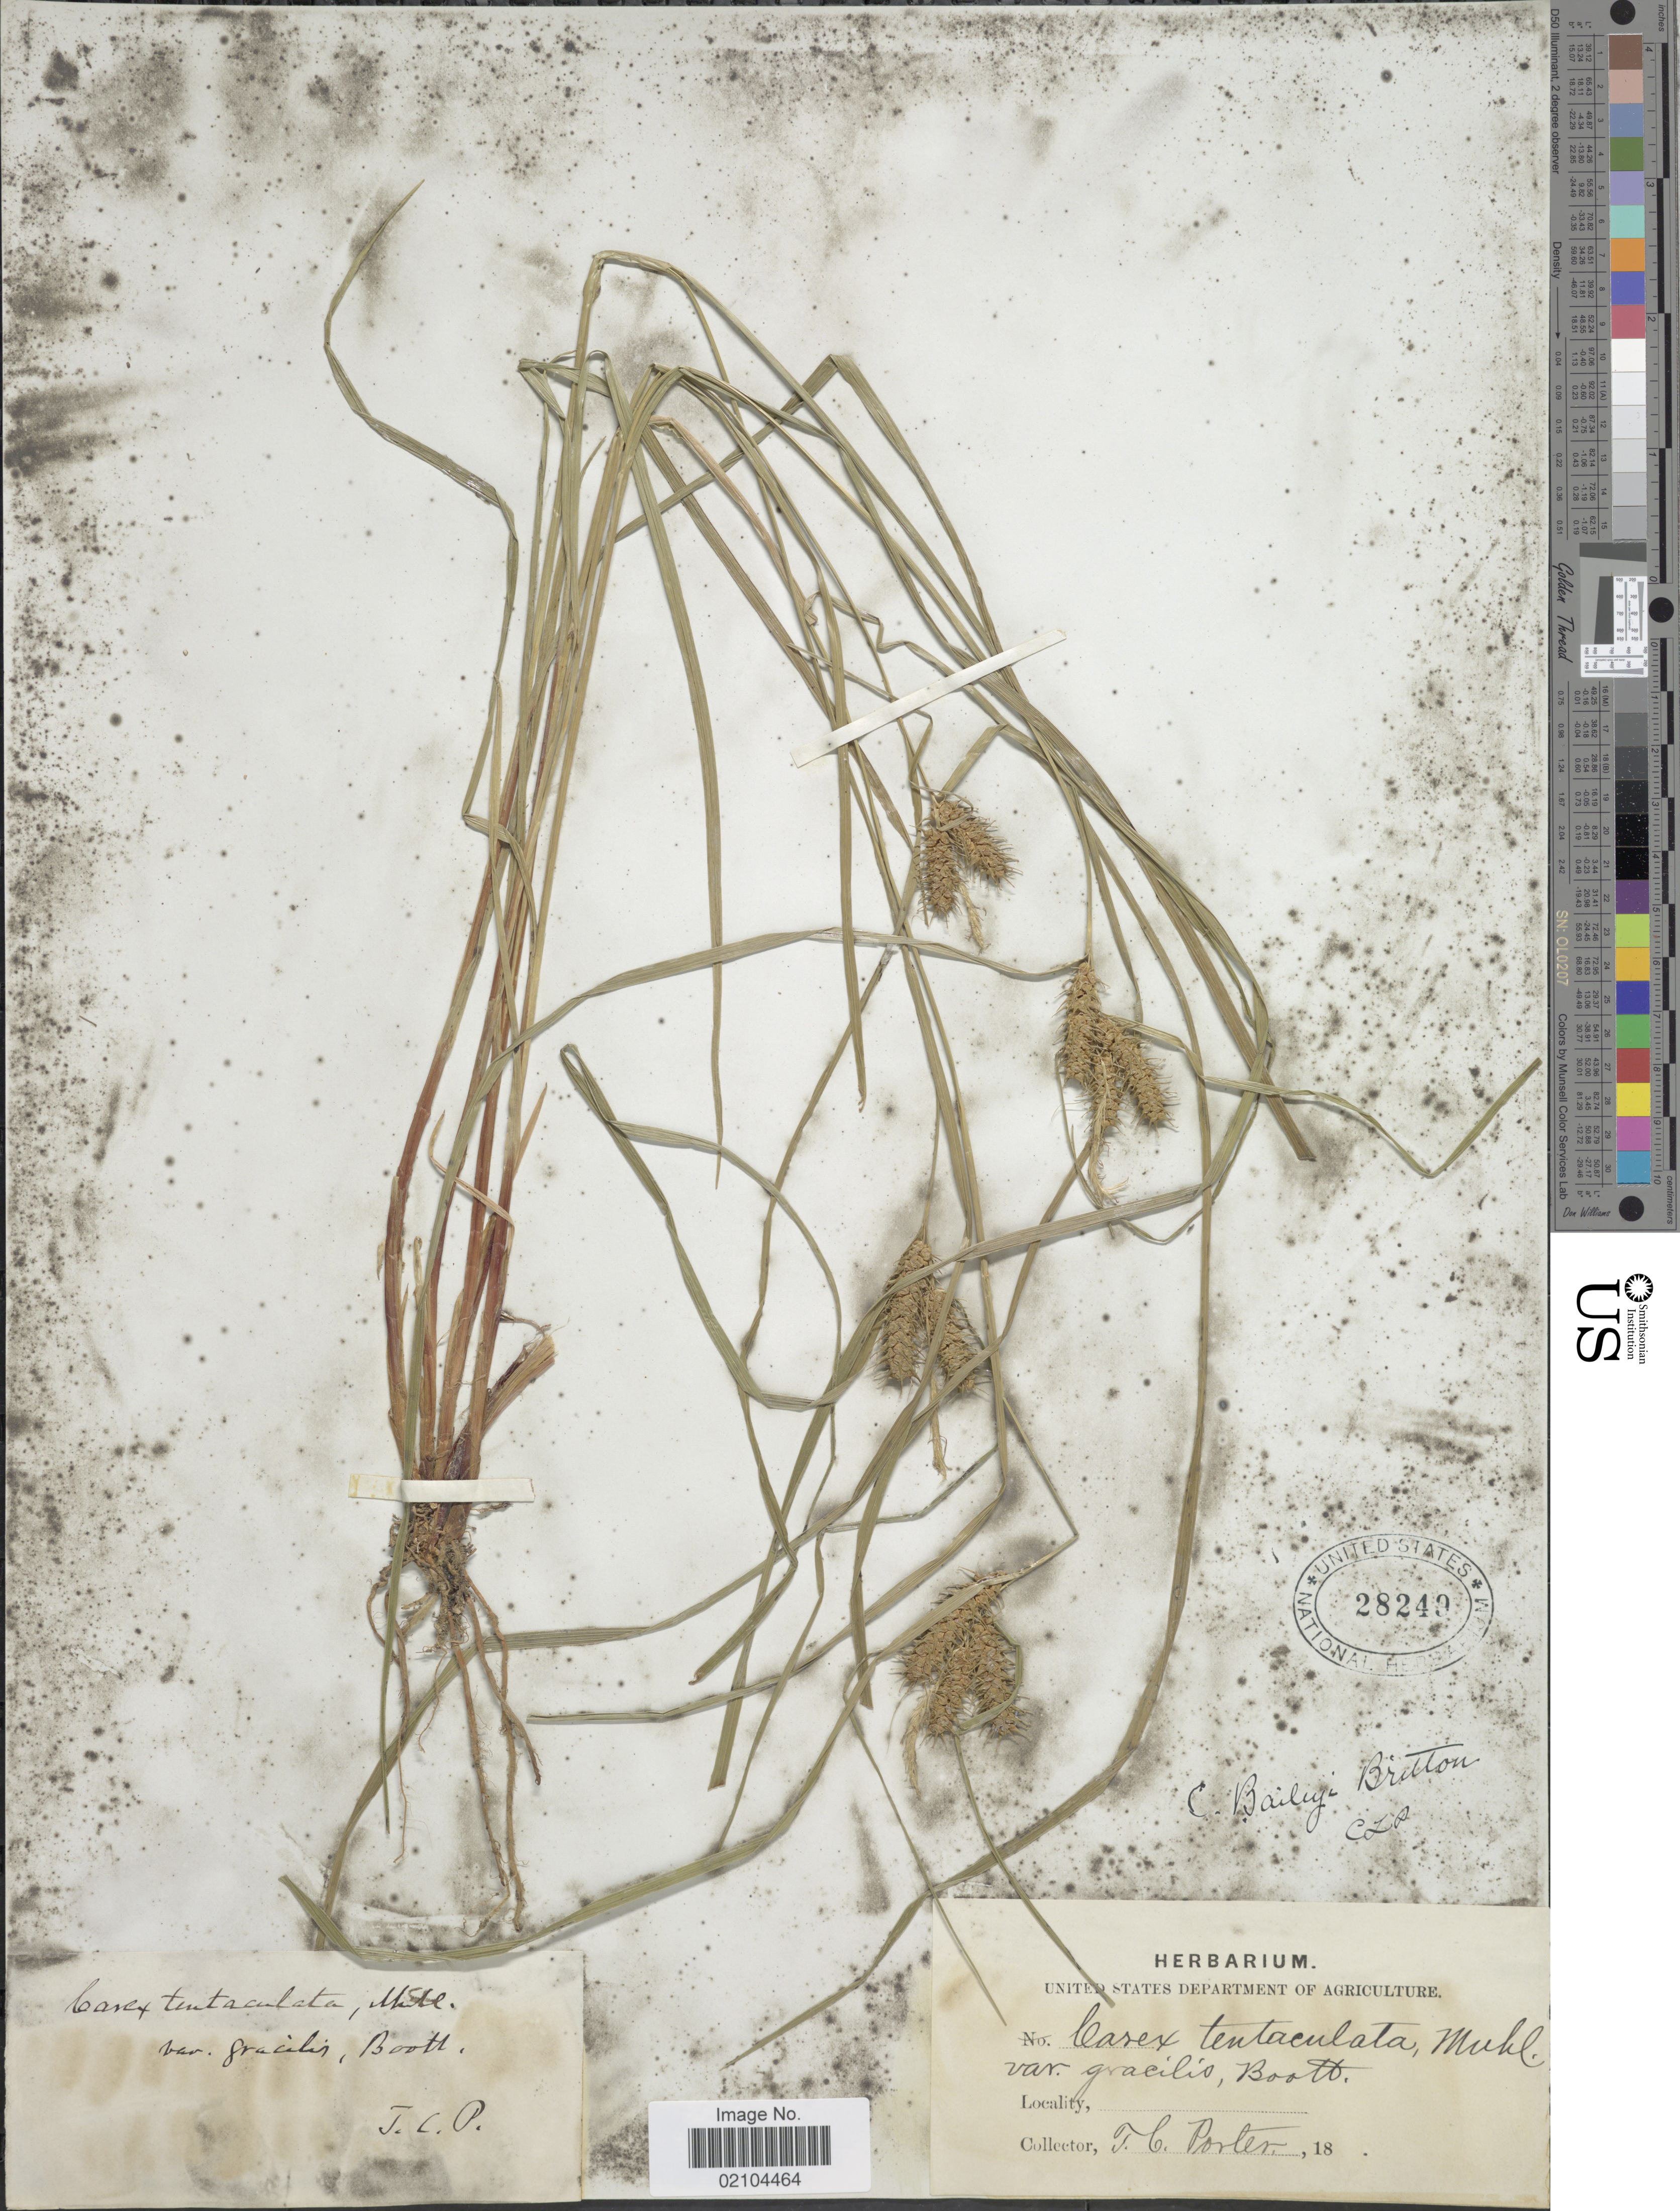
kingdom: Plantae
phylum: Tracheophyta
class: Liliopsida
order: Poales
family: Cyperaceae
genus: Carex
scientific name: Carex baileyi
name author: Britton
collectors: T. Porter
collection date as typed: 18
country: United States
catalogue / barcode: US 28249